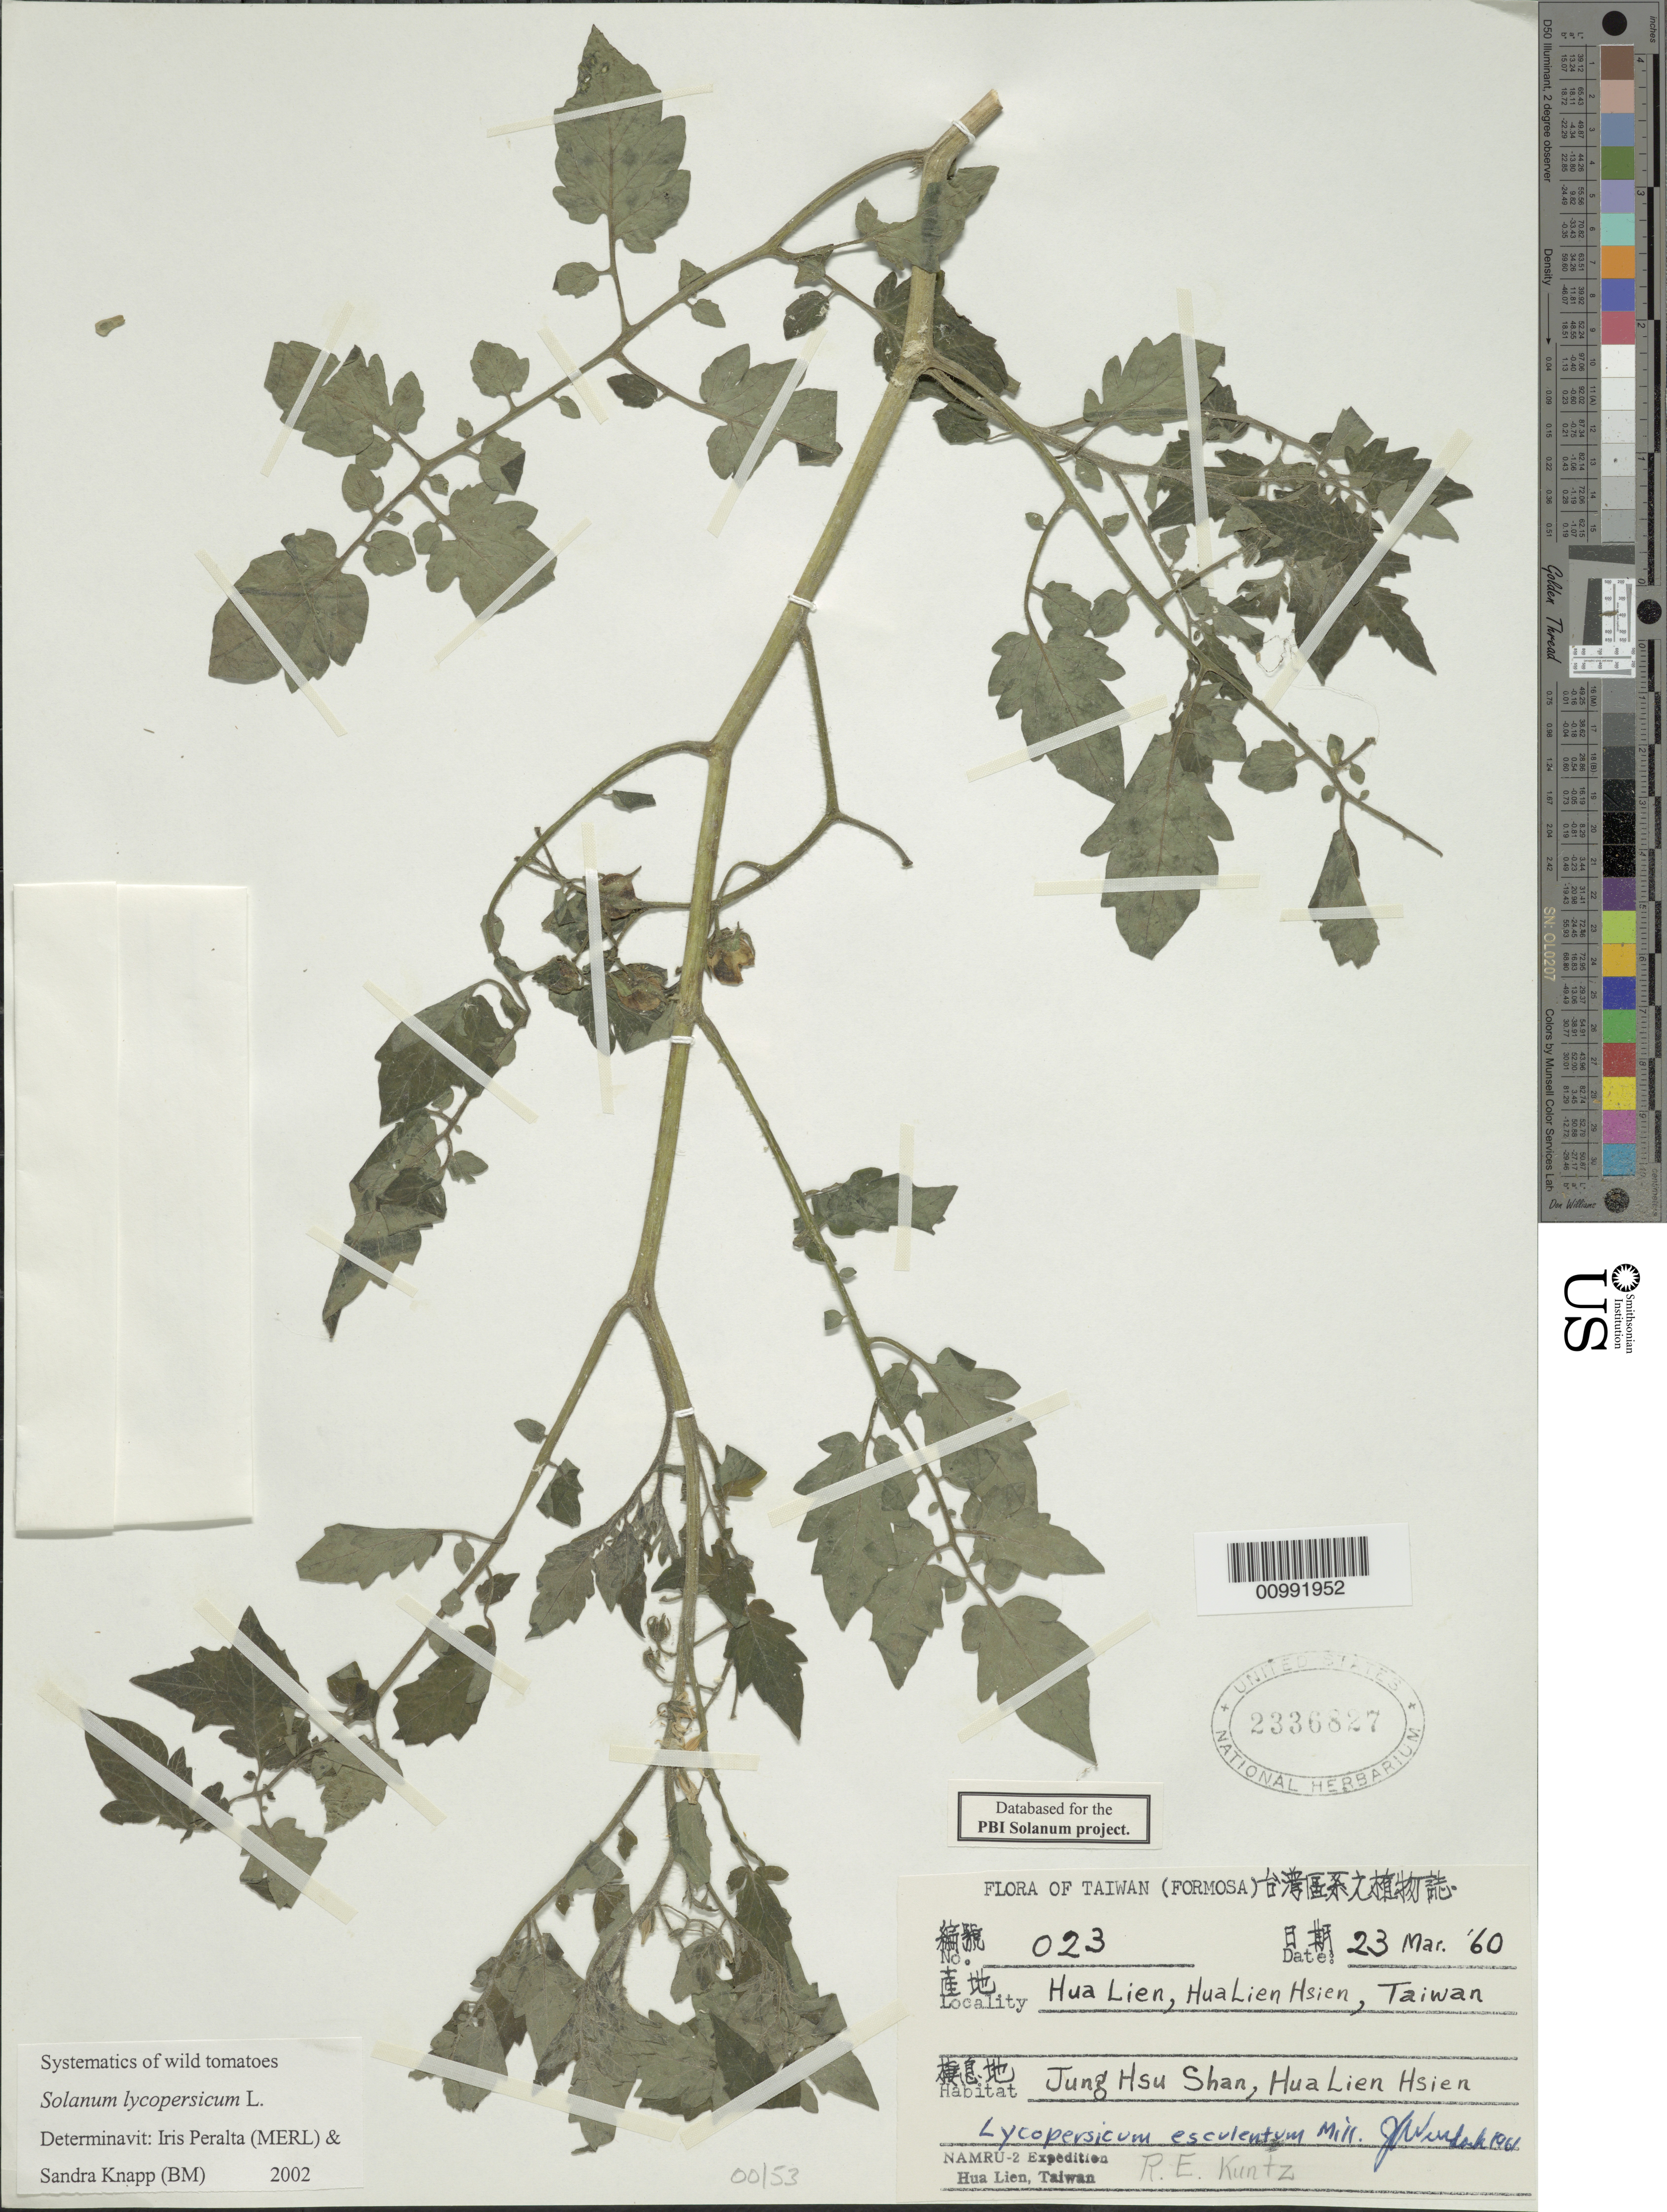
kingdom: Plantae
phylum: Tracheophyta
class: Magnoliopsida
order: Solanales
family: Solanaceae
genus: Solanum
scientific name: Solanum lycopersicum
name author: L.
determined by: Peralta, Iris E.; Knapp, S. D.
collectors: NAMRU-2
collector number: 23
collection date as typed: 23 Mar 1960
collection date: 1960-03-23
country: Taiwan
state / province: Hualien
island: Taiwan [Formosa]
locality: Hua Lien, Hua Lien Hsien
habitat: h: Jung Hsu Shan, Hua Lien Hsien;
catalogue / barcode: US 2336827